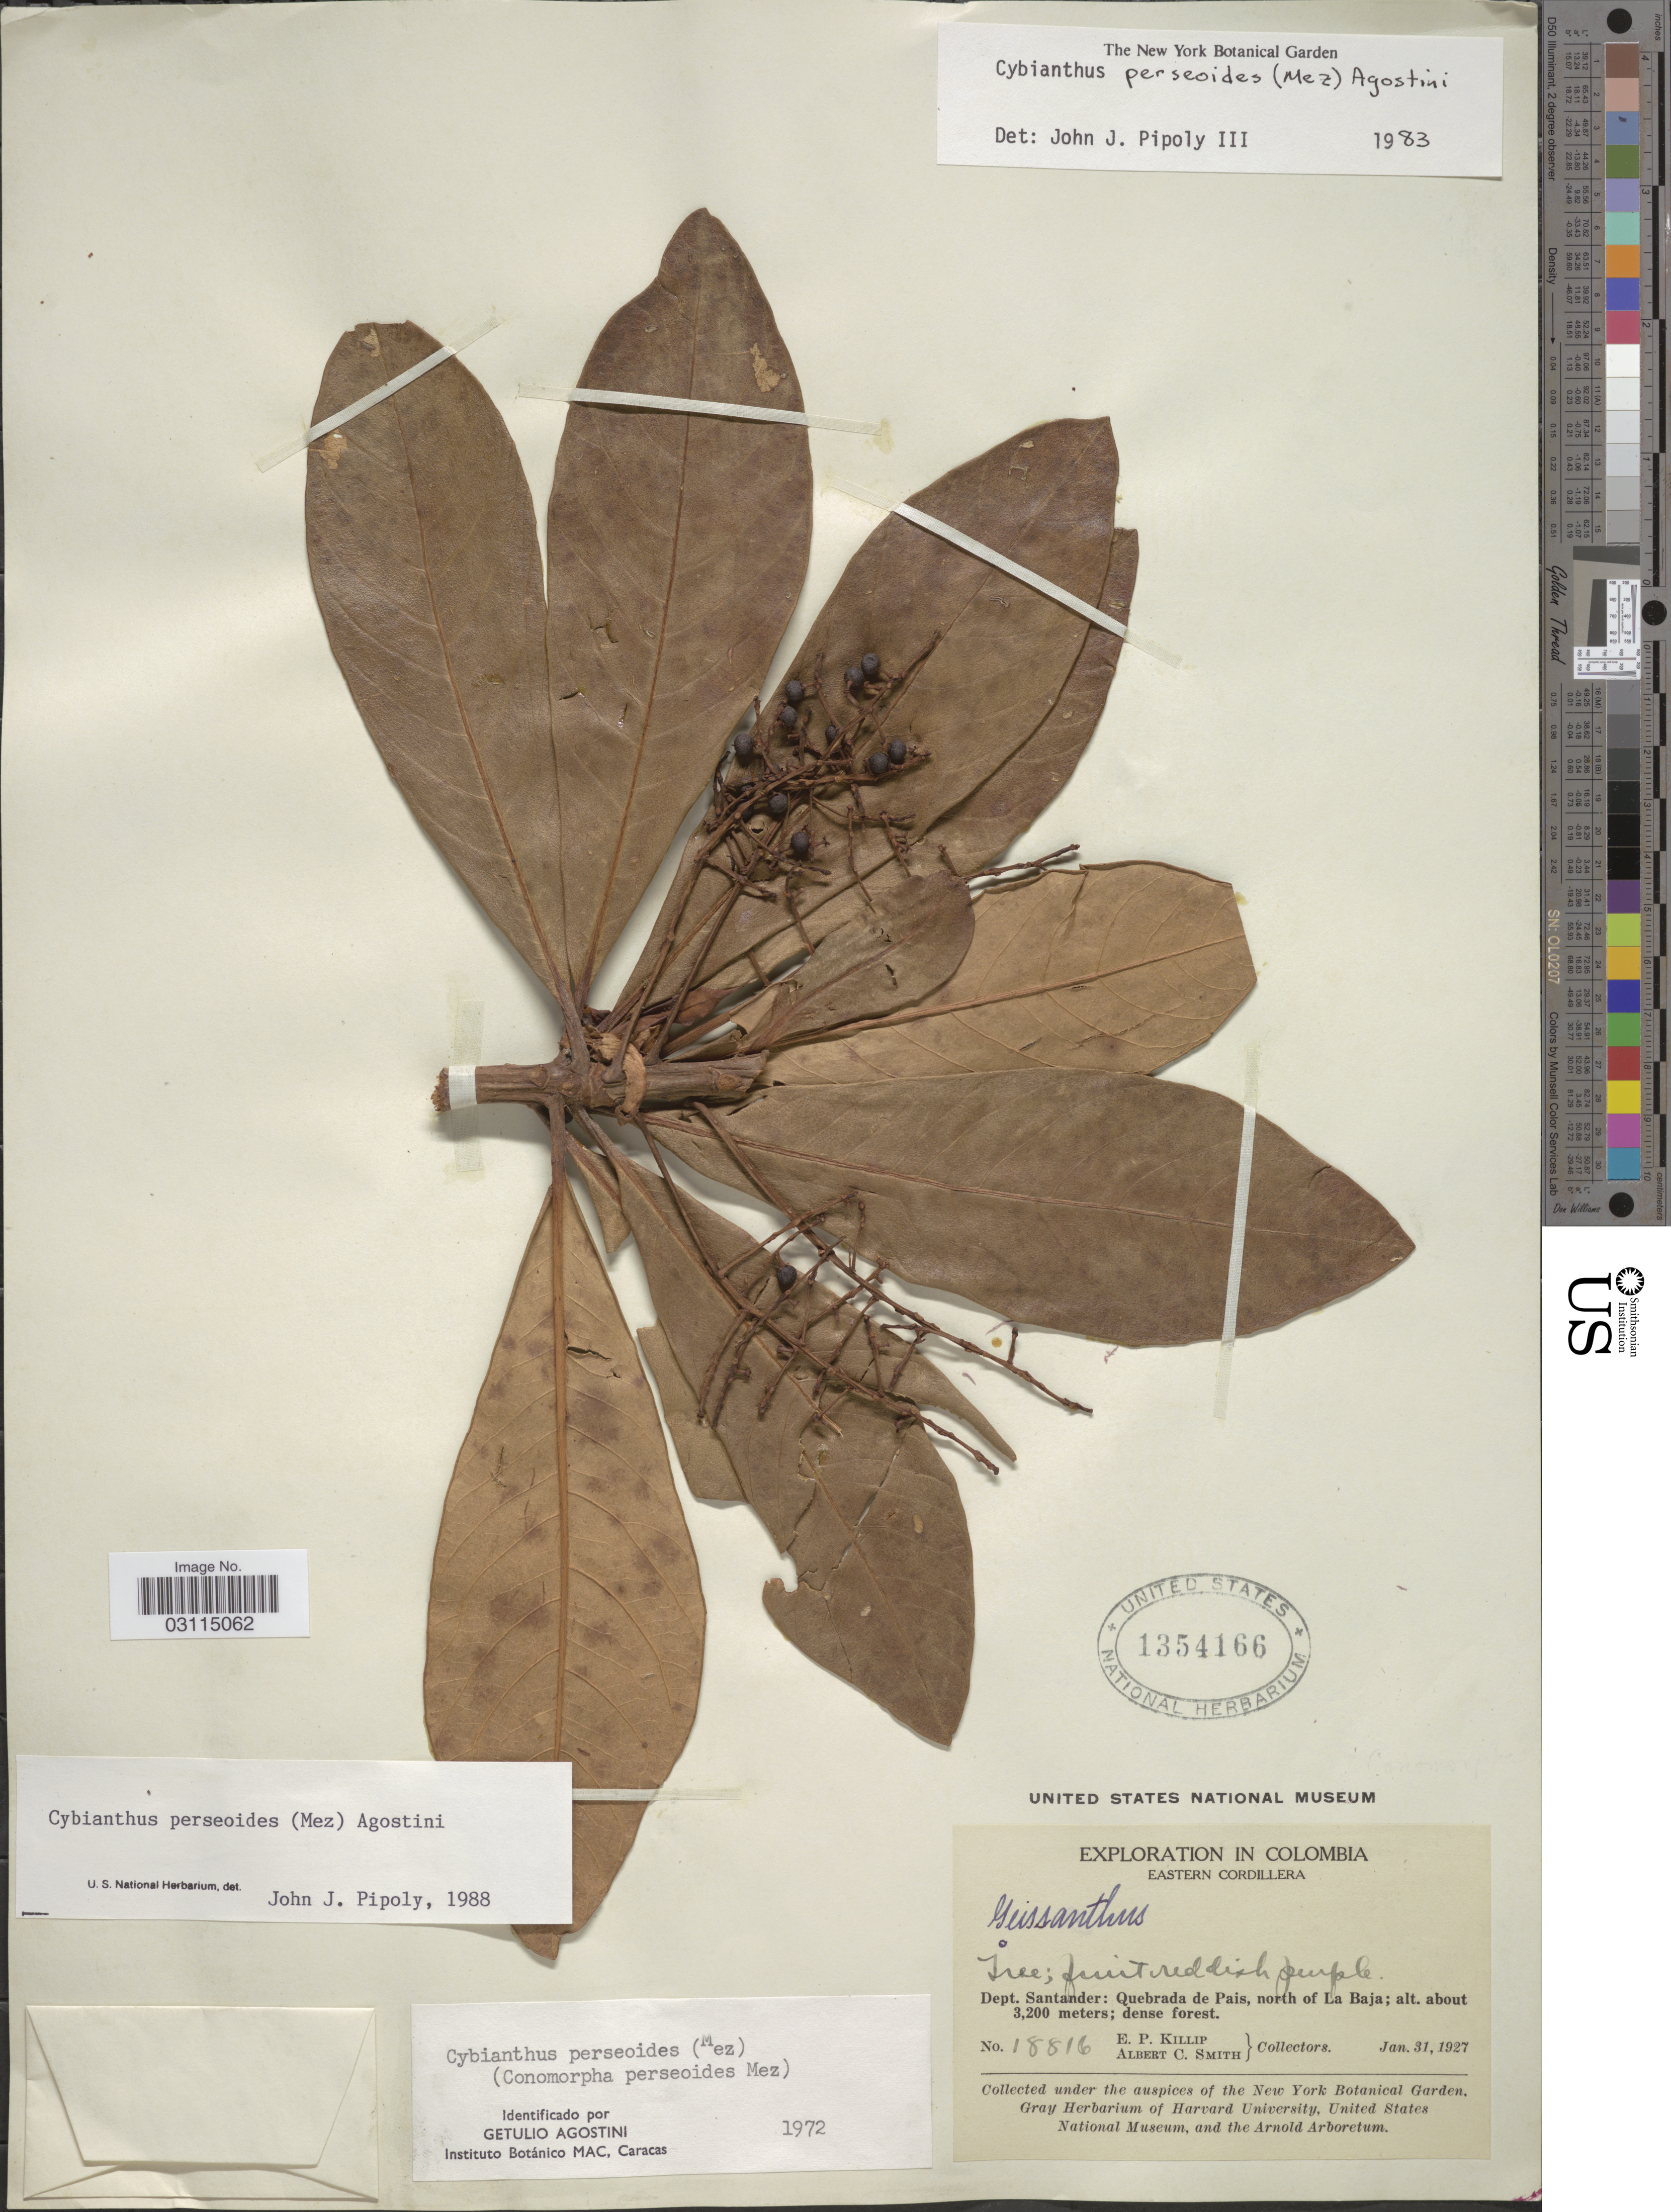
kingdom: Plantae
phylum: Tracheophyta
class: Magnoliopsida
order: Ericales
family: Primulaceae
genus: Cybianthus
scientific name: Cybianthus perseoides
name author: (Mez) G. Agostini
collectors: E. P. Killip & A. C. Smith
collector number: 18816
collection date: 1927-01-31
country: Colombia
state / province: Santander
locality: Eastern Cordillera, Dept. Santander: Quebrada de Pais, north of La Baja.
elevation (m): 3200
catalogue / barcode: US 1354166